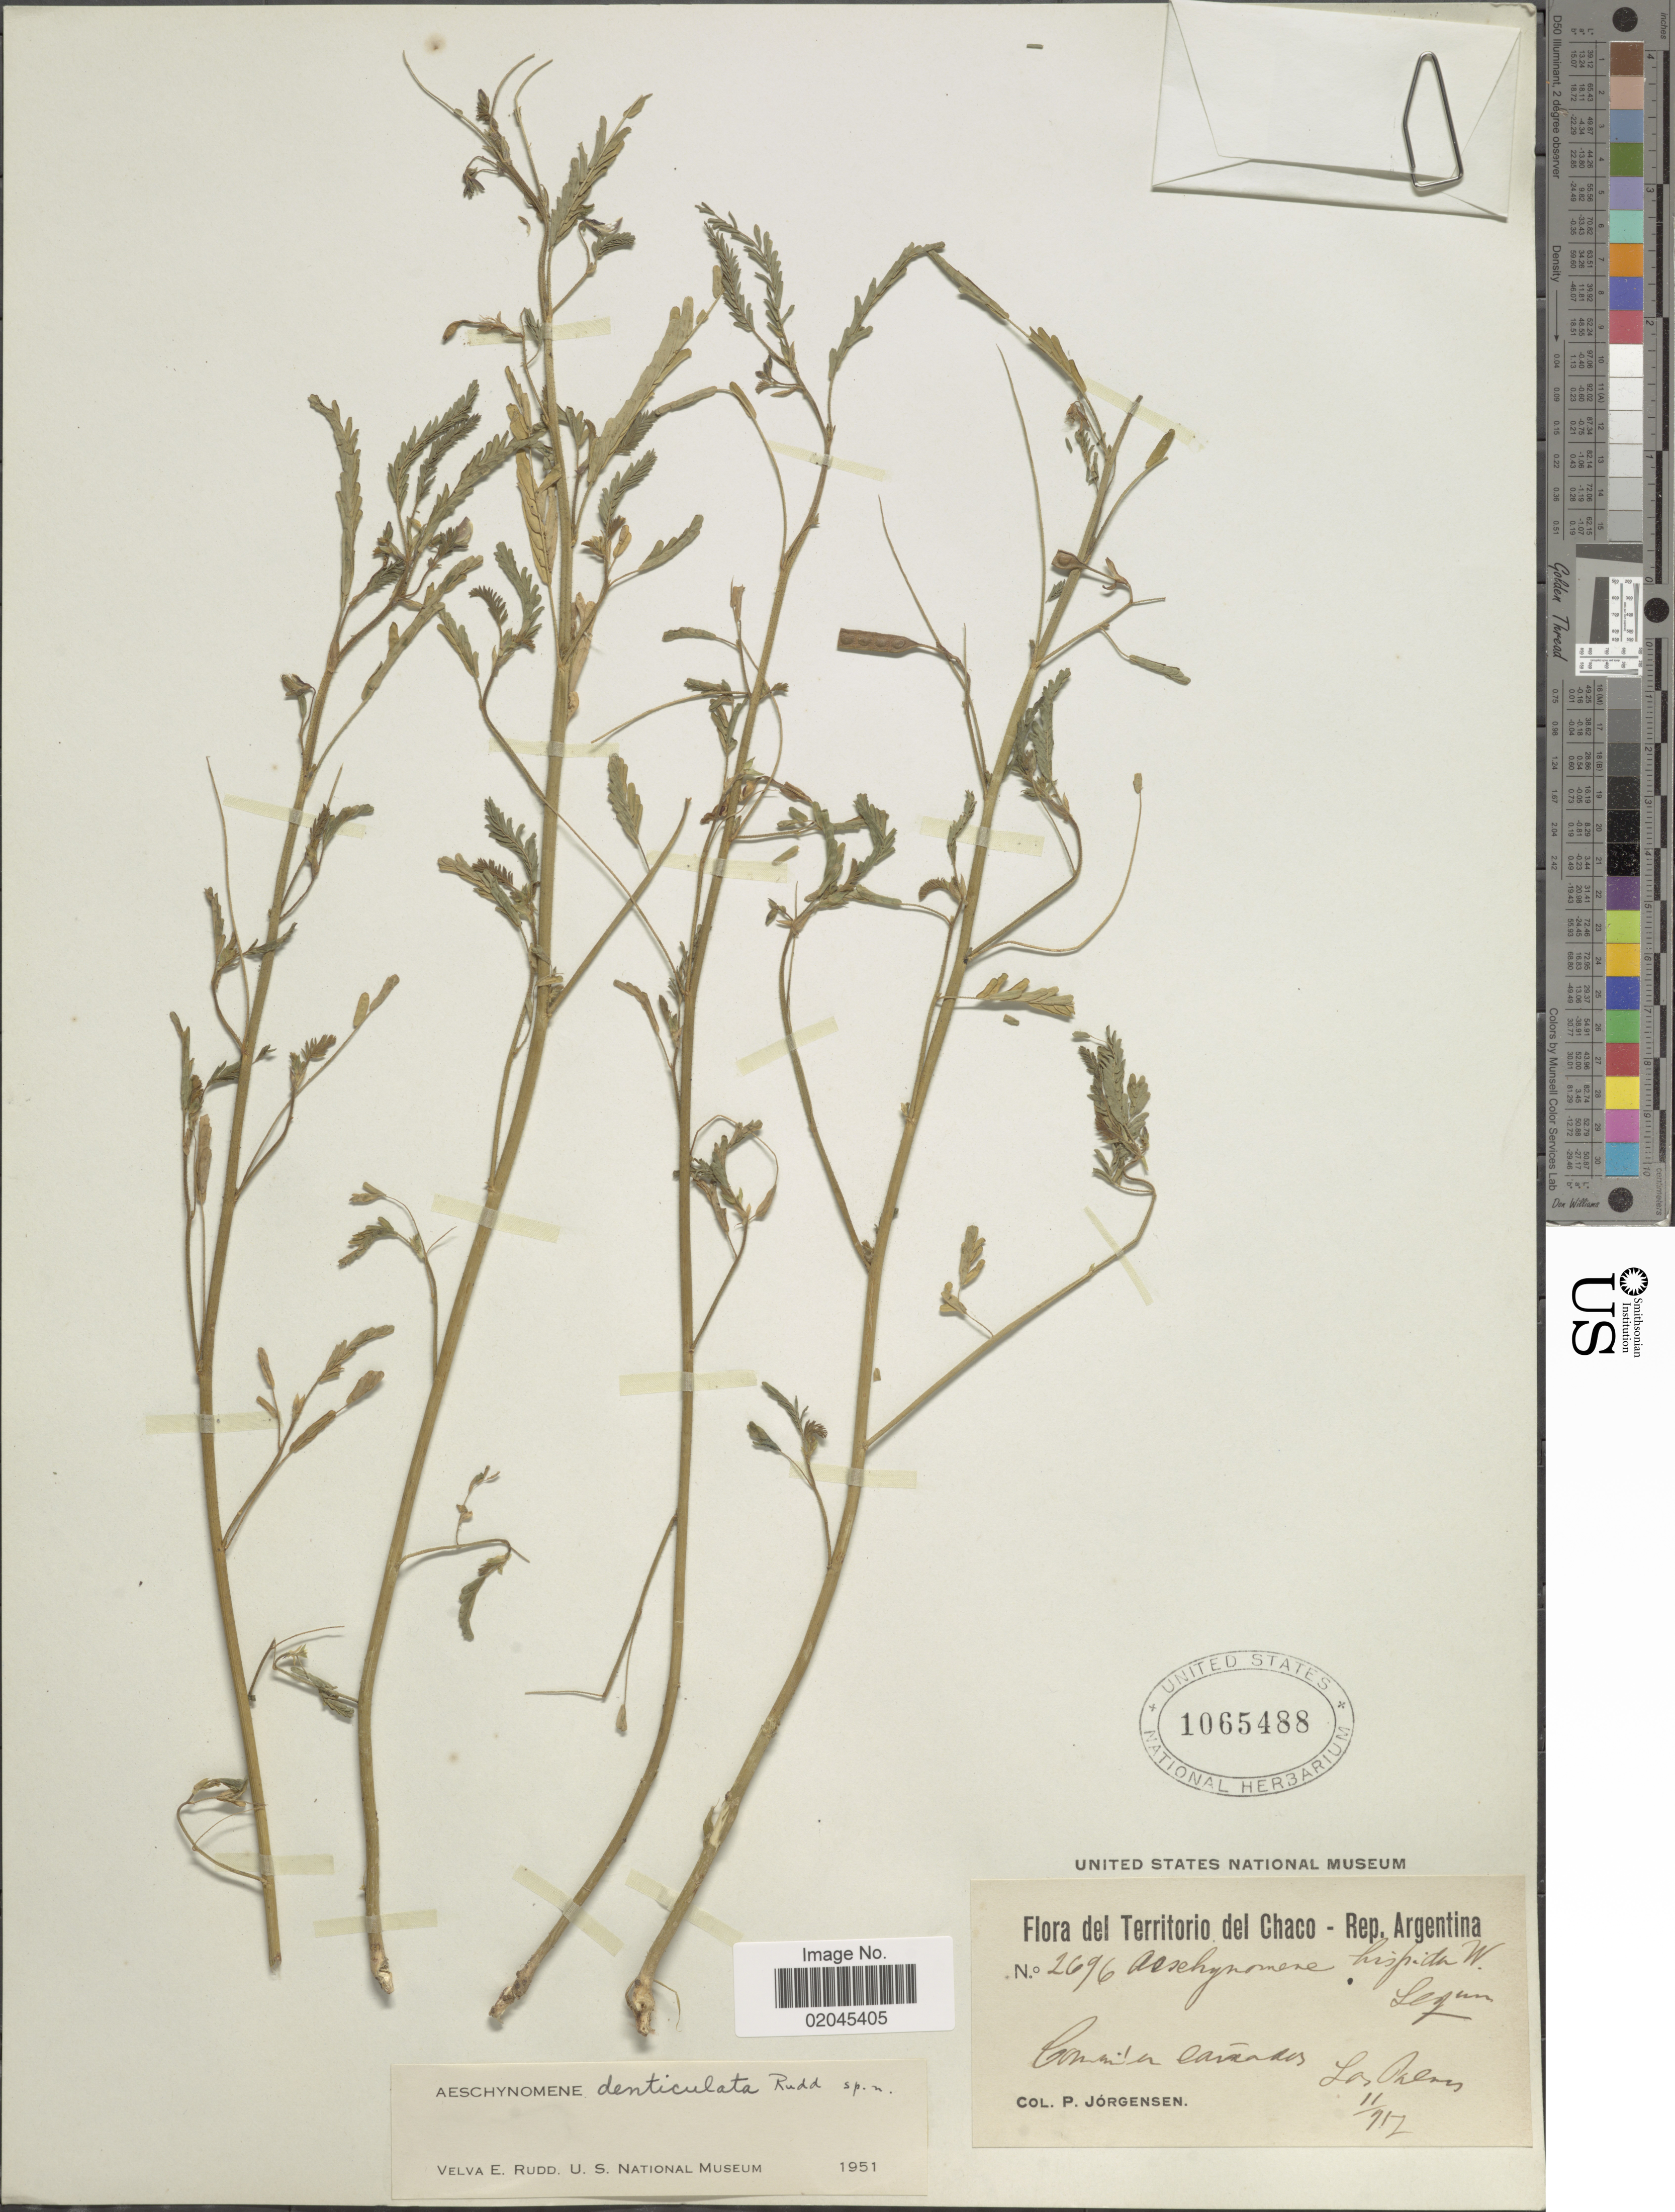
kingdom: Plantae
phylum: Tracheophyta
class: Magnoliopsida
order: Fabales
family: Fabaceae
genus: Aeschynomene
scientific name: Aeschynomene denticulata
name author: Rudd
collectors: P. Jörgensen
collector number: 2696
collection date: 1917-11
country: Argentina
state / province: Chaco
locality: Del Territorio del Chaco, Rep. Argentina, Las Chenas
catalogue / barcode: US 1065488